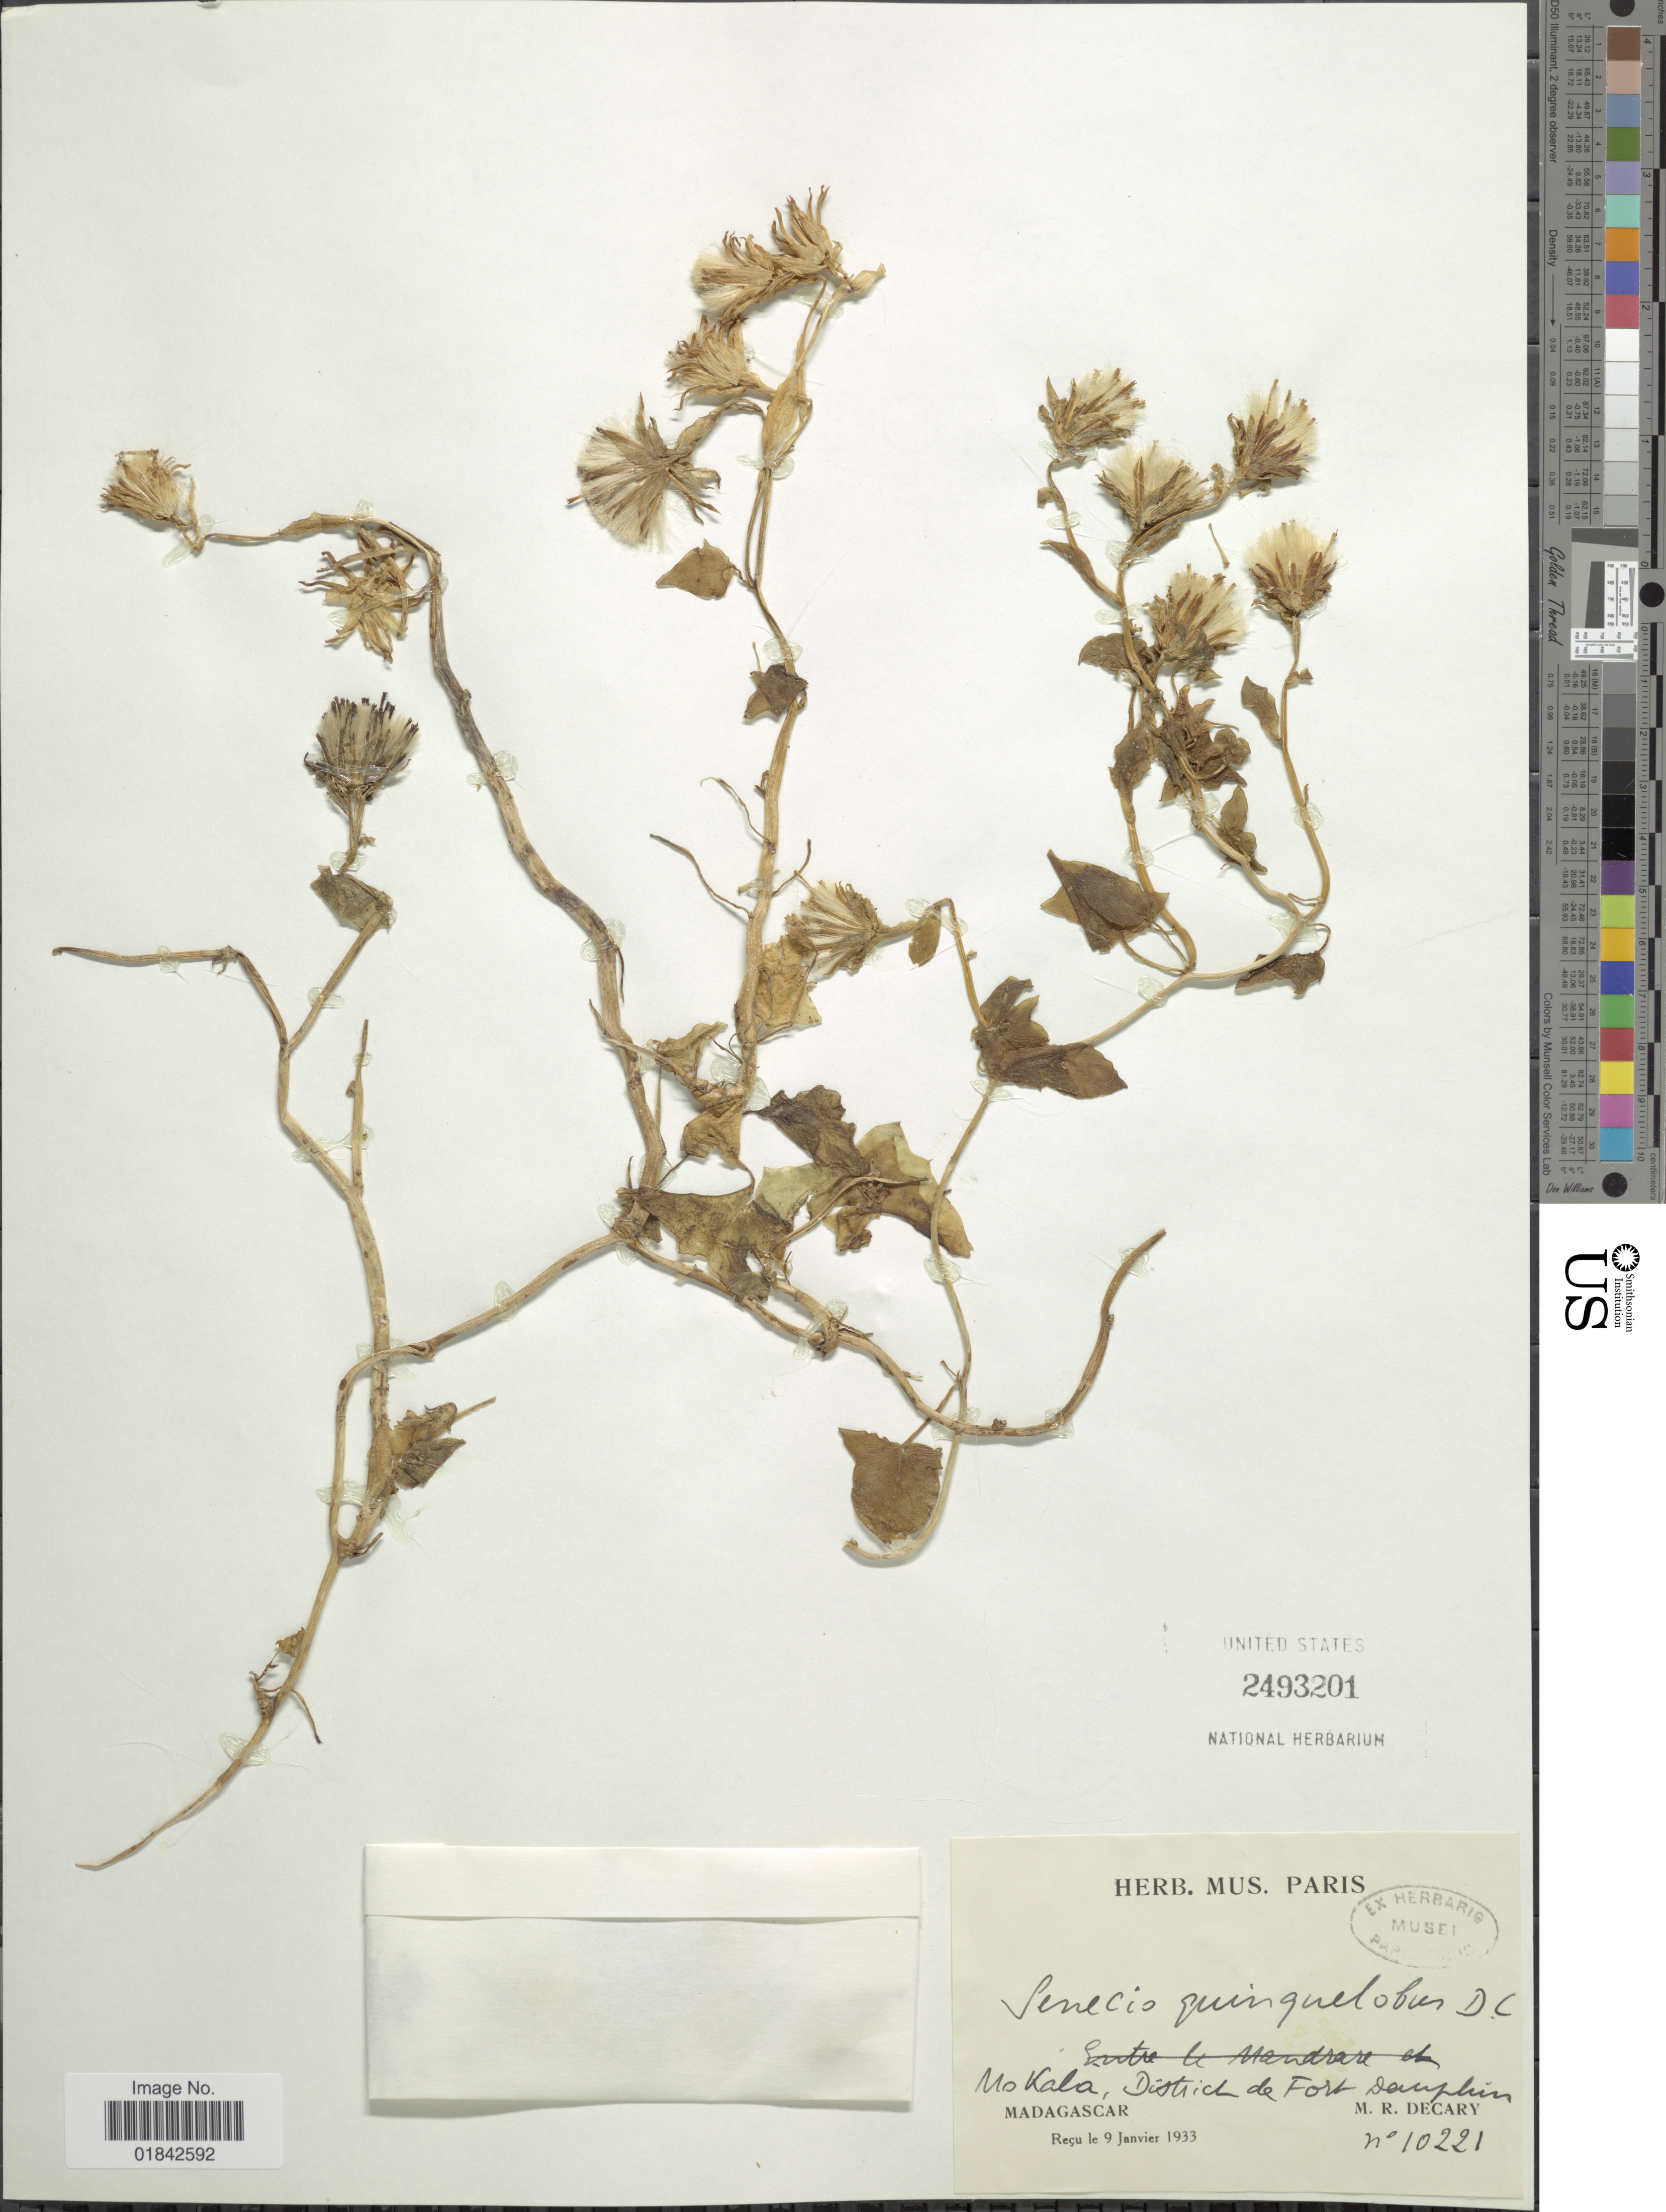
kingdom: Plantae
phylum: Tracheophyta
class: Magnoliopsida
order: Asterales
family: Asteraceae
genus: Senecio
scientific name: Senecio quinquelobus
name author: (Thunb.) DC.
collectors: R. Decary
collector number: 10221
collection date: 1933-01-09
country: Madagascar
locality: Mo Kala, District de Fort Dauphin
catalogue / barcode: US 2493201